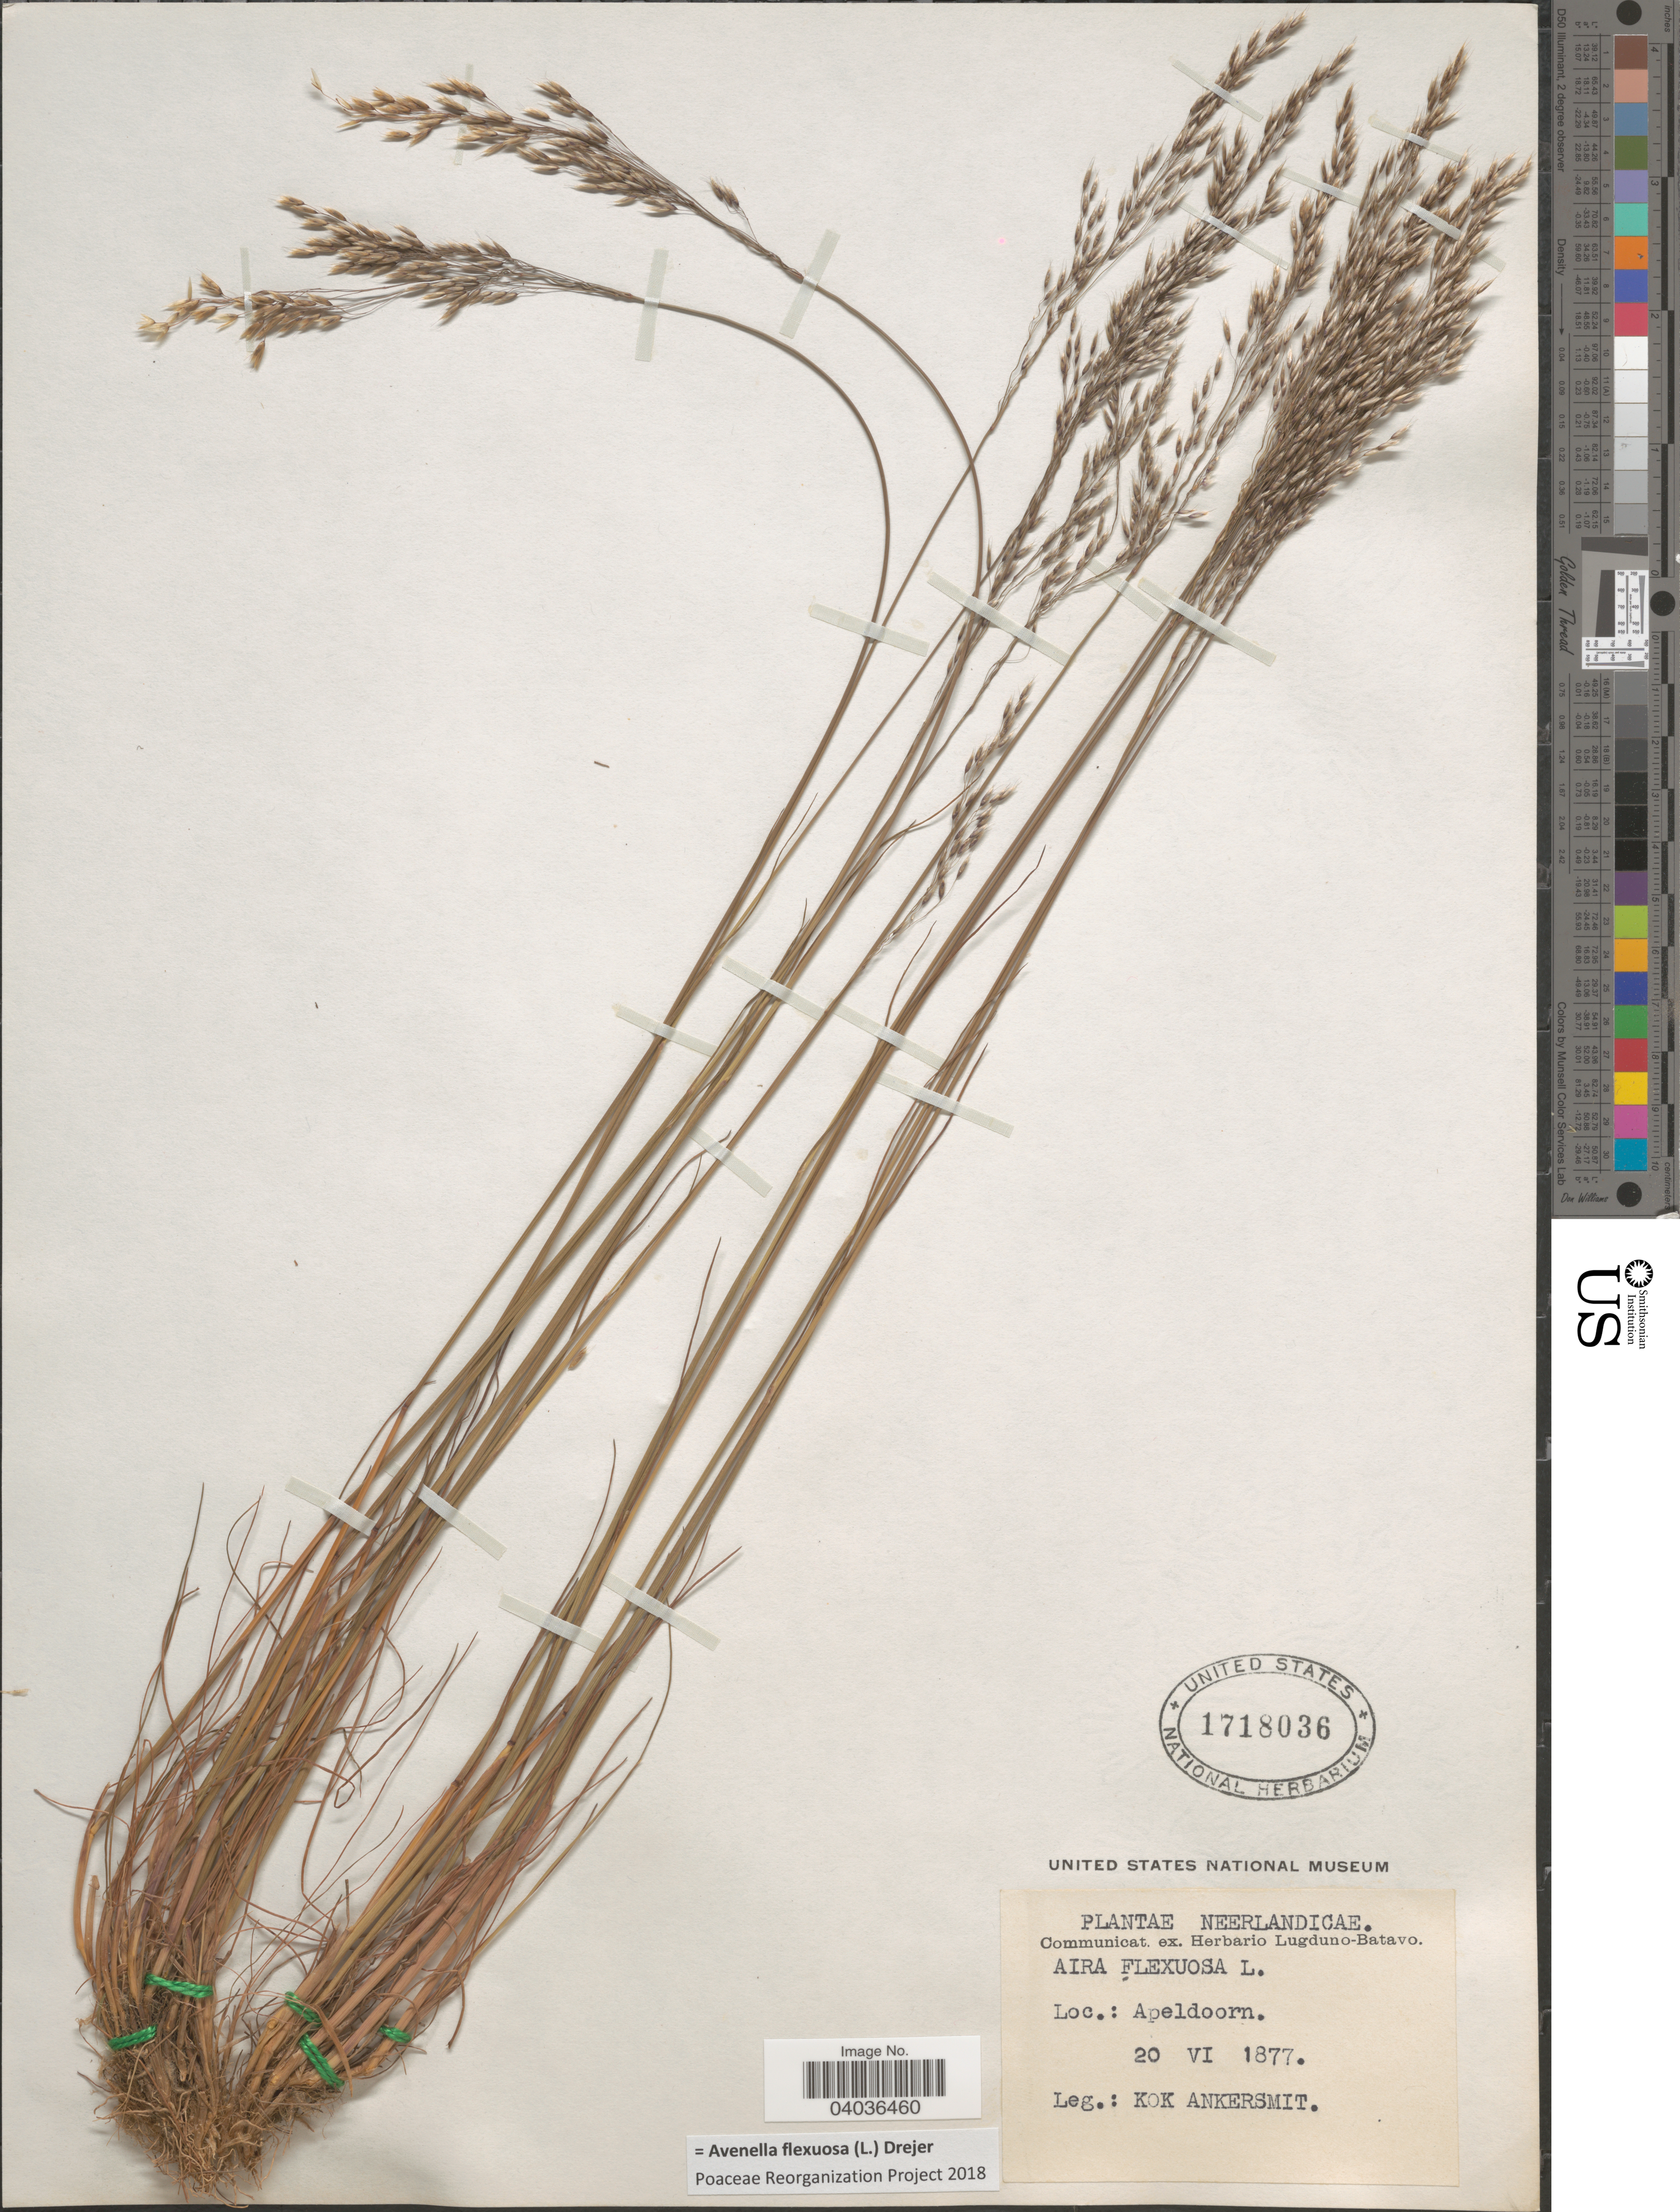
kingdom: Plantae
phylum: Tracheophyta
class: Liliopsida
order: Poales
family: Poaceae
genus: Avenella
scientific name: Avenella flexuosa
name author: (L.) Drejer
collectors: Kok Ankersmit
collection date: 1877-06-20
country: Netherlands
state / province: Gelderland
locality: Neerlandicae. Apeldoorn.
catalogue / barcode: US 1718036